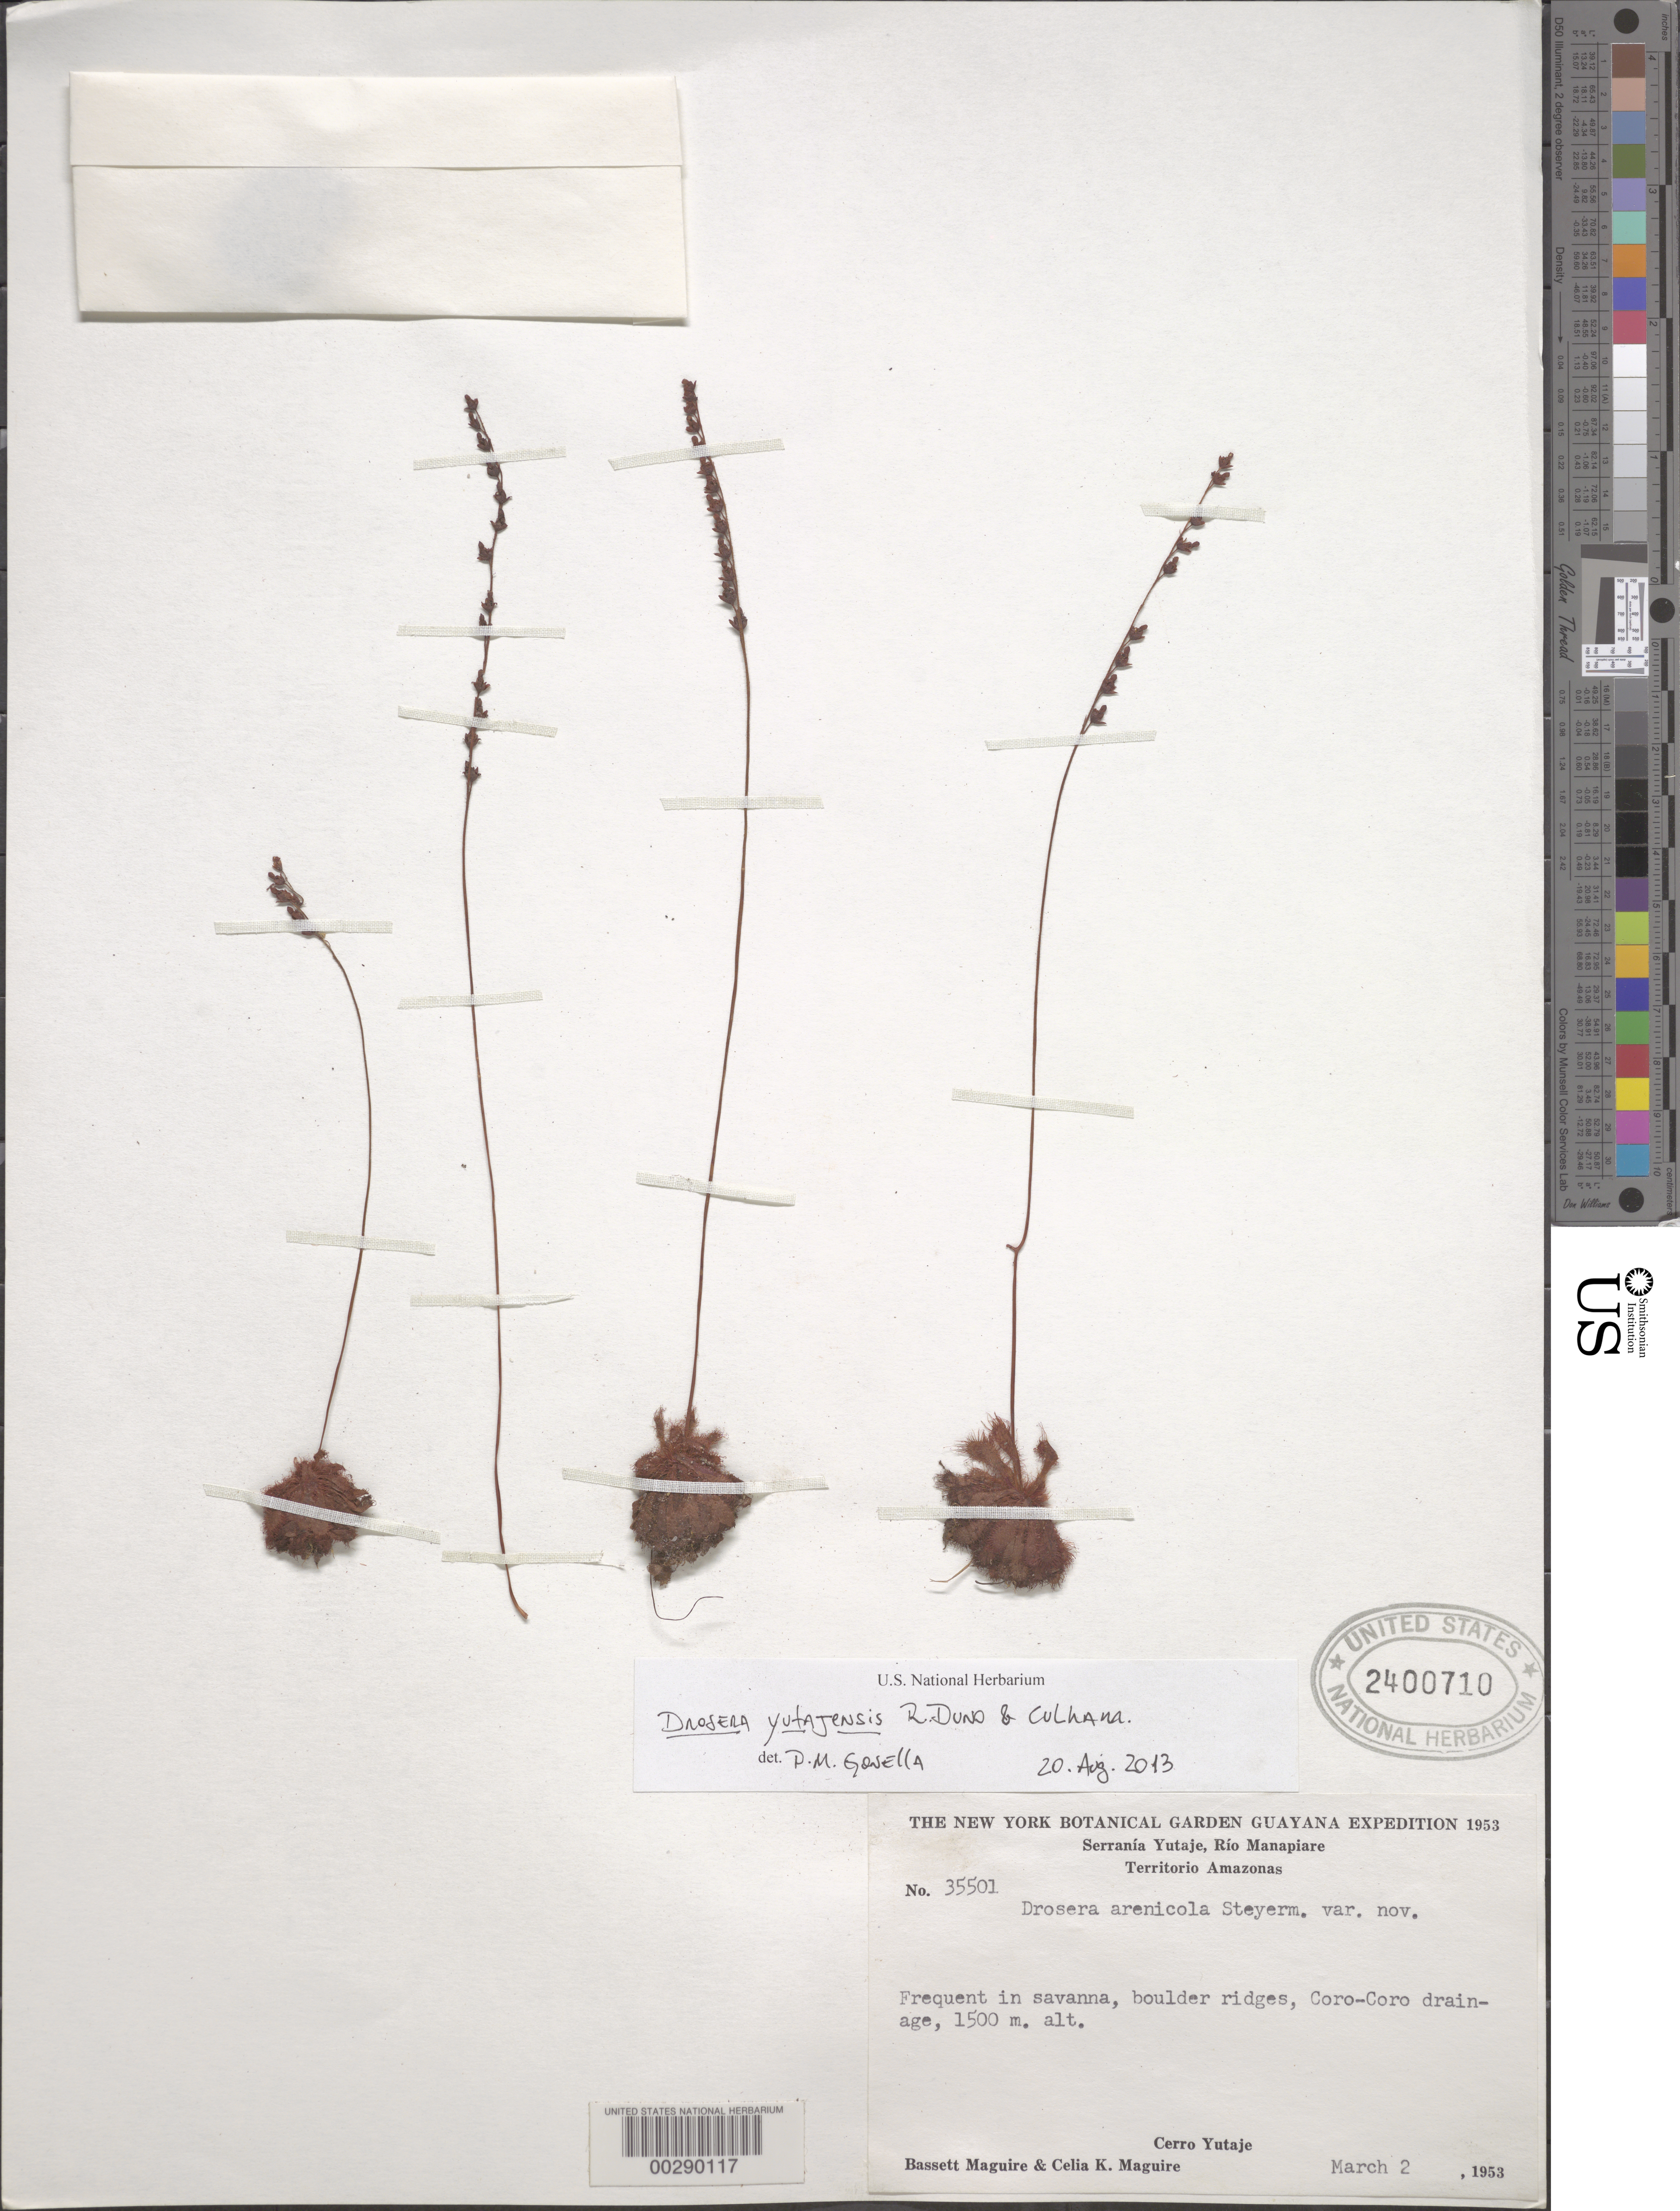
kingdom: Plantae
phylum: Tracheophyta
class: Magnoliopsida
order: Caryophyllales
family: Droseraceae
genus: Drosera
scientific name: Drosera yutajensis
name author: Duno & Culham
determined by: Gonella, P. M.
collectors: B. Maguire & C. K. Maguire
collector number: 35501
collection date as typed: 02 Mar 1953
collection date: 1953-03-02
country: Venezuela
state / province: Amazonas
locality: Guayana region, serrania yutaje, rio manapiare, cerro yutaje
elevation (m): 1500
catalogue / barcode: US 2400710